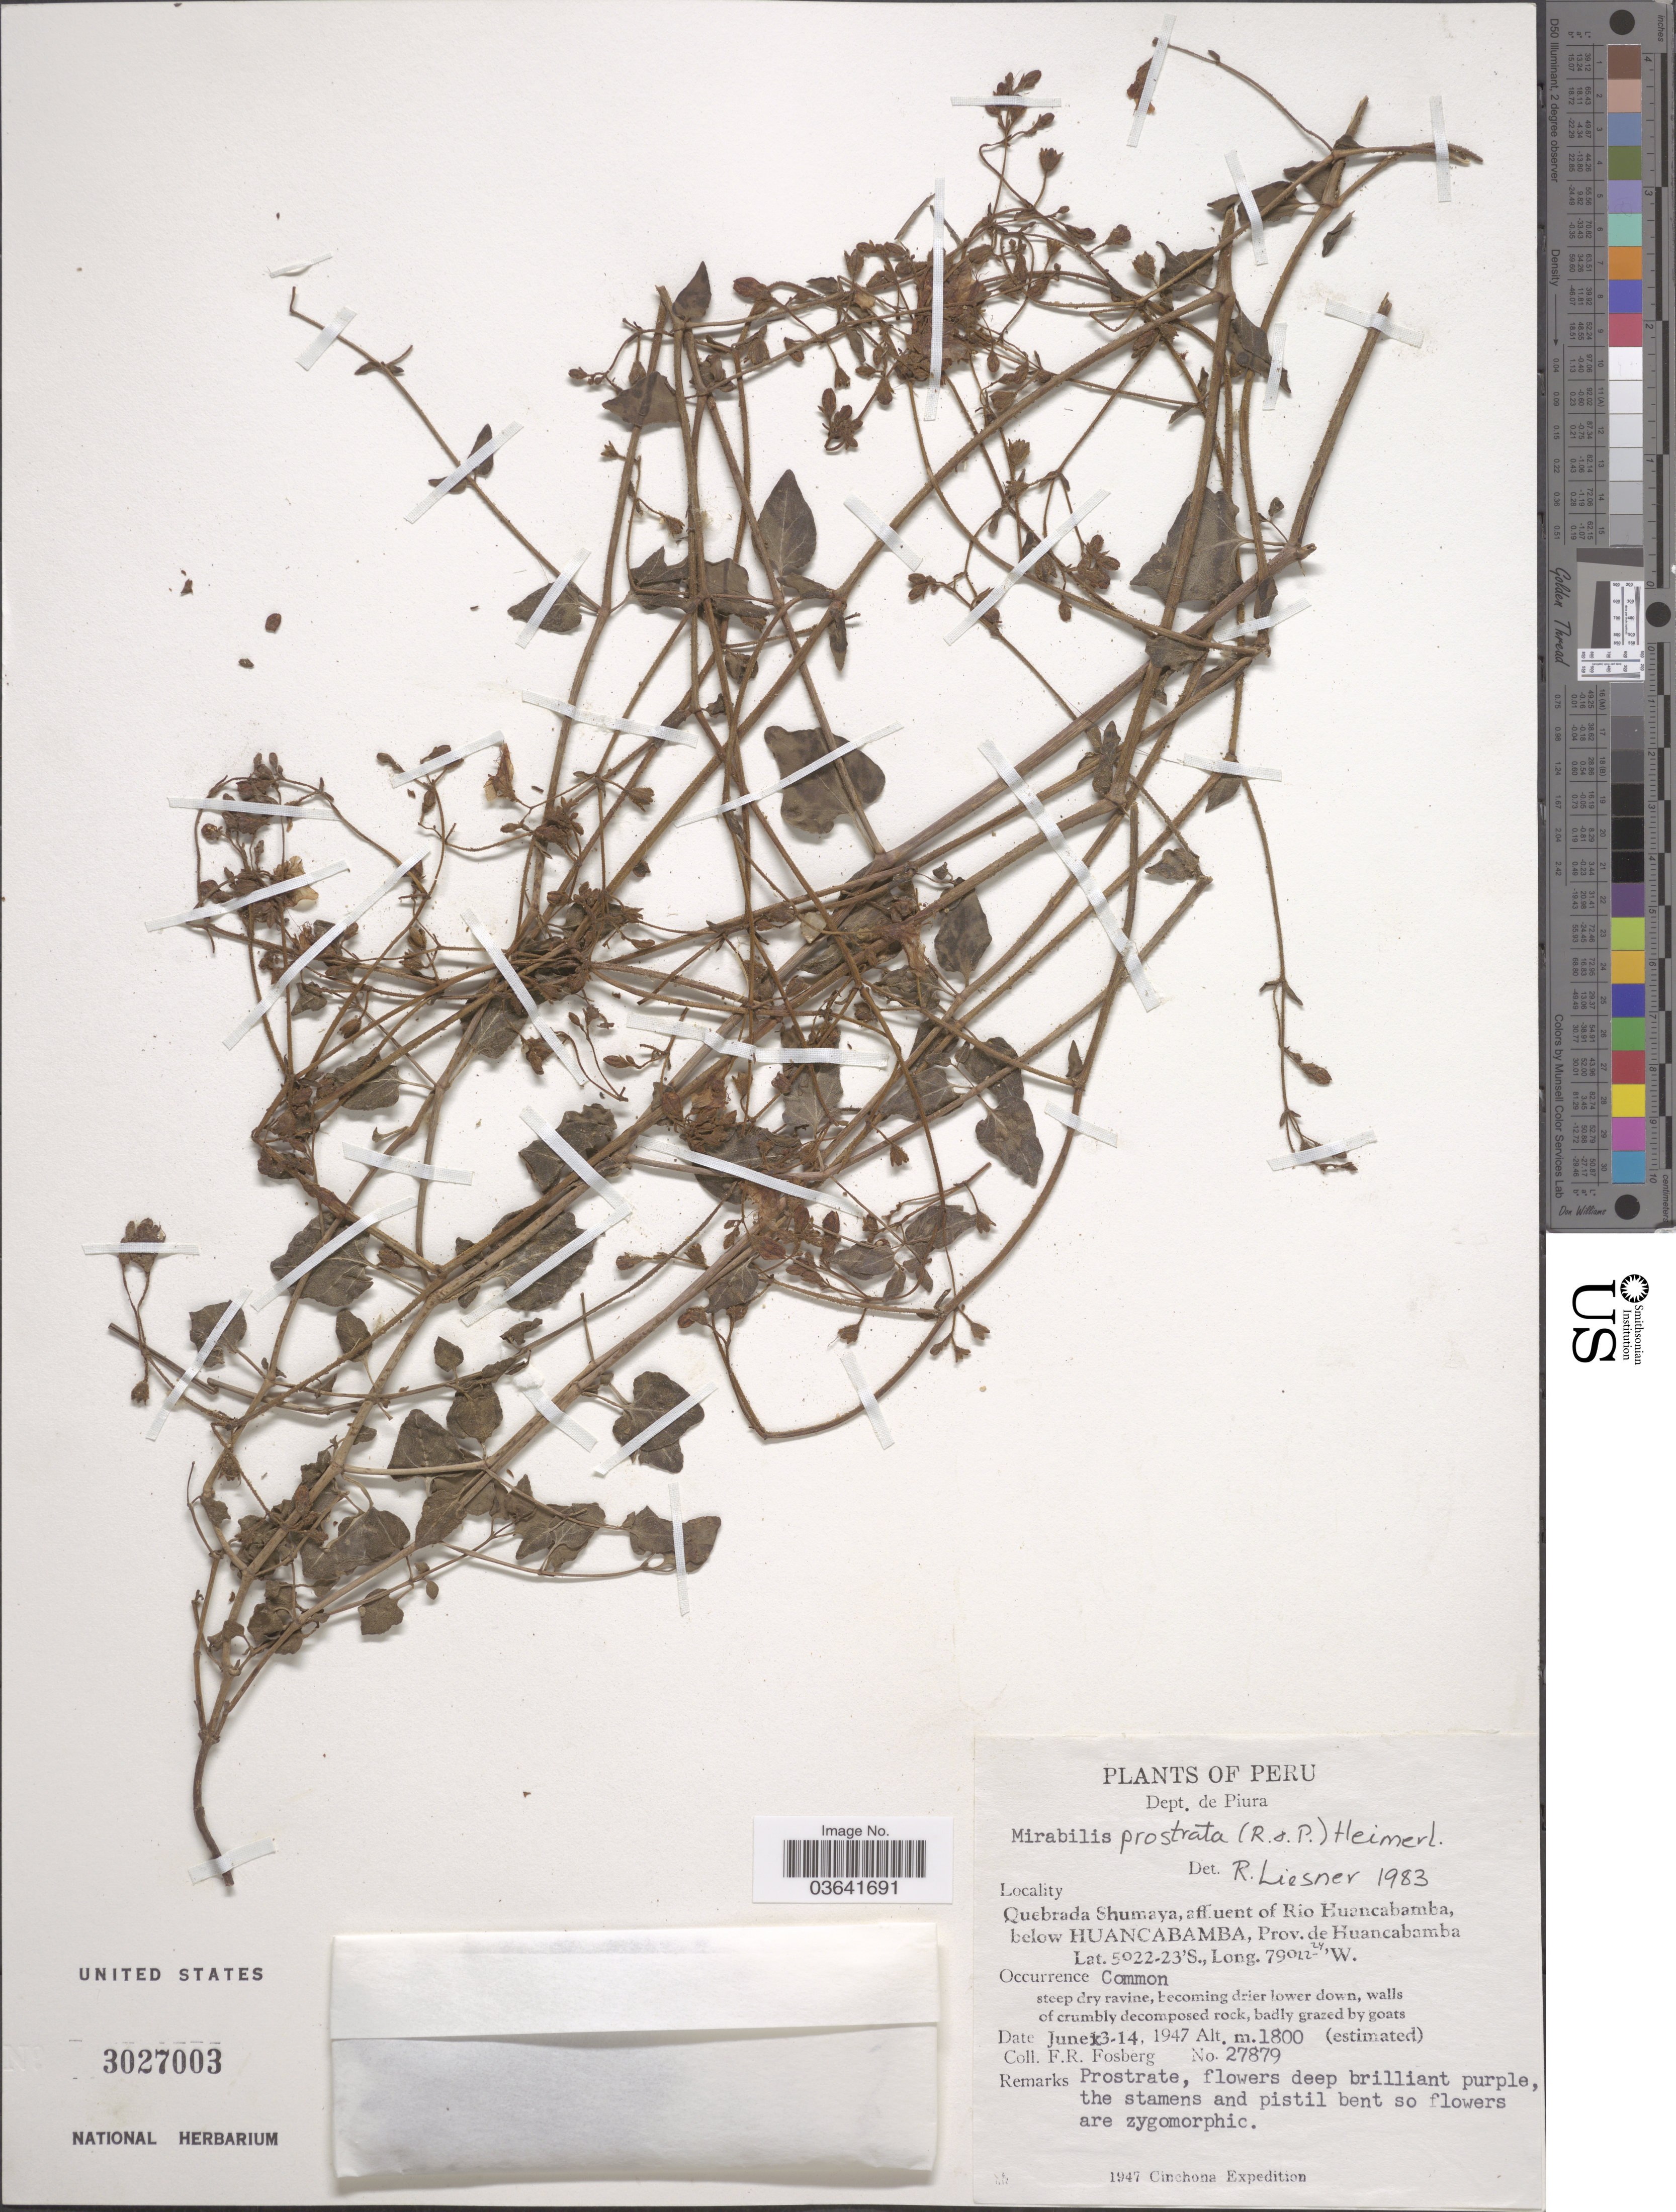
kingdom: Plantae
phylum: Tracheophyta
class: Magnoliopsida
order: Caryophyllales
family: Nyctaginaceae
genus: Mirabilis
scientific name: Mirabilis prostrata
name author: (Ruiz & Pav.) Heimerl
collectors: F. R. Fosberg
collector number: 27879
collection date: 1947-06-13/1947-06-14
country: Peru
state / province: Piura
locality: Dept. de Piura. Quebrada Shumaya, affluent of Rio Huancabamba, below Huancabamba.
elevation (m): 1800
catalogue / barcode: US 3027003